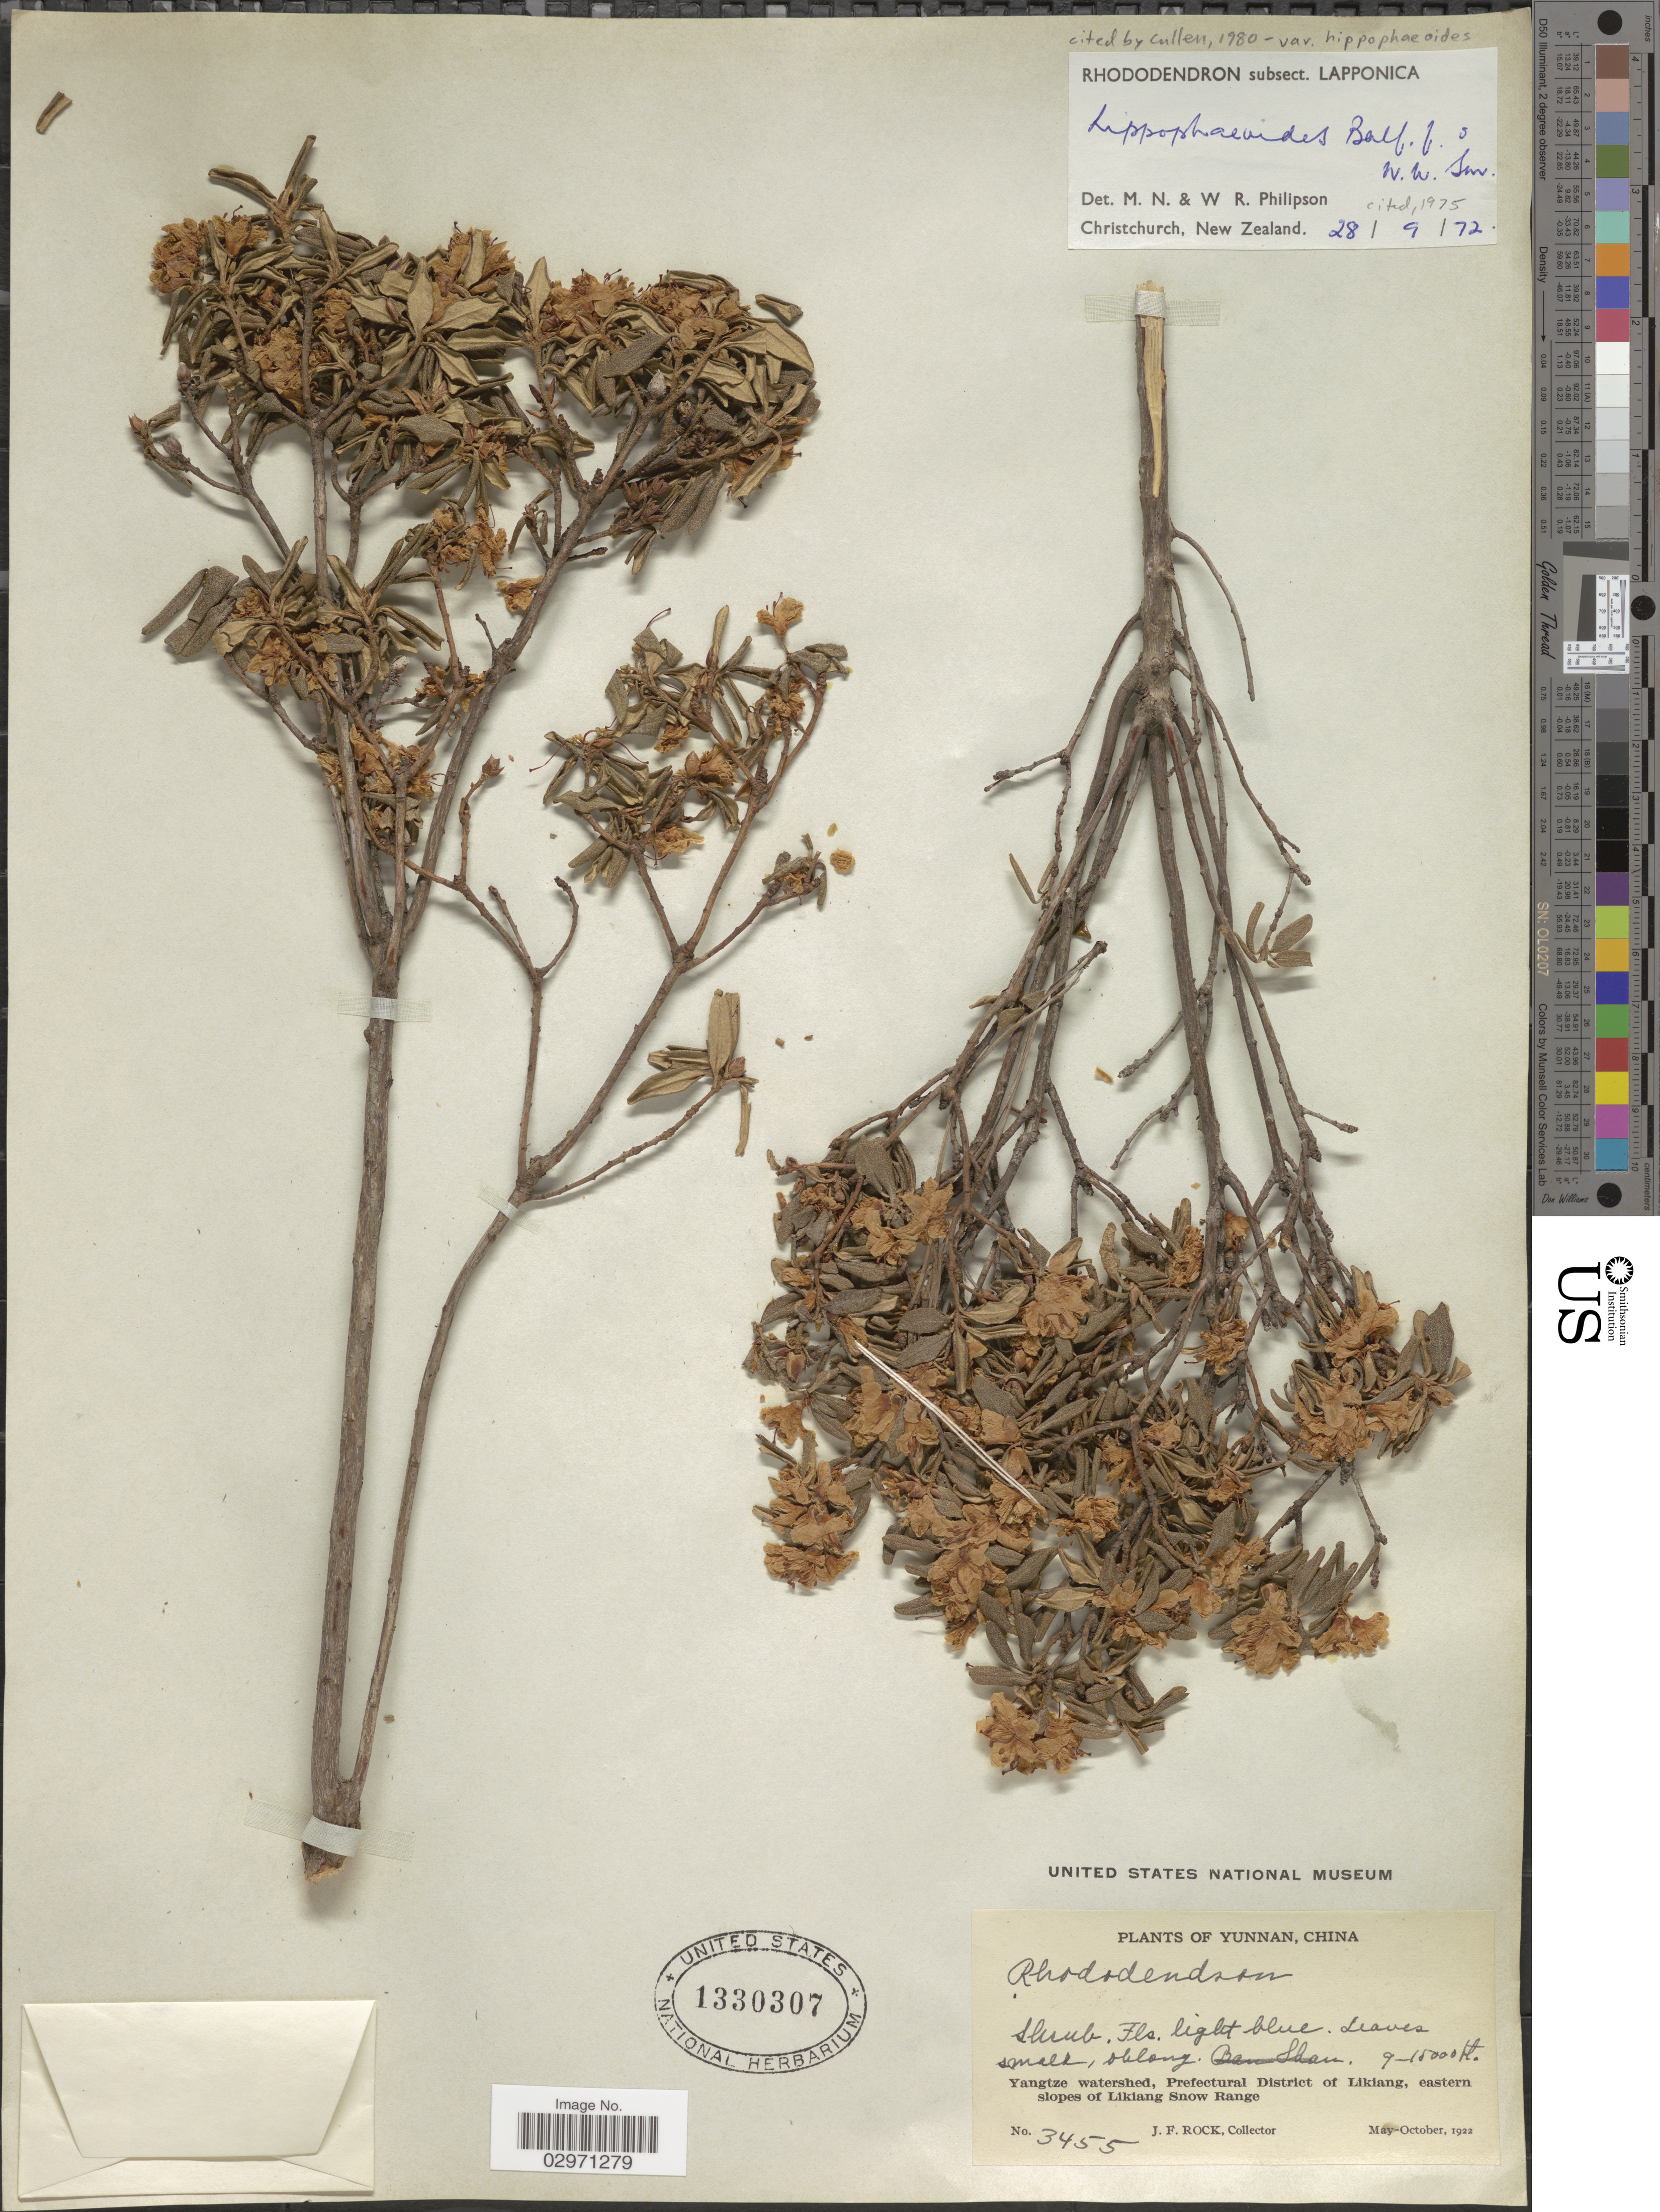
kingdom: Plantae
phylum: Tracheophyta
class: Magnoliopsida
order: Ericales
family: Ericaceae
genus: Rhododendron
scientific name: Rhododendron hippophaeoides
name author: Balf. f. & W.W. Sm.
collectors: J. Rock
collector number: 3455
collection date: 1922-05/1922-10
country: China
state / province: Yunnan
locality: Yangtze watershed, Prefectural District of Likiang, eastern slopes of Likiang Snow Range.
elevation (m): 2743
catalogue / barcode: US 1330307